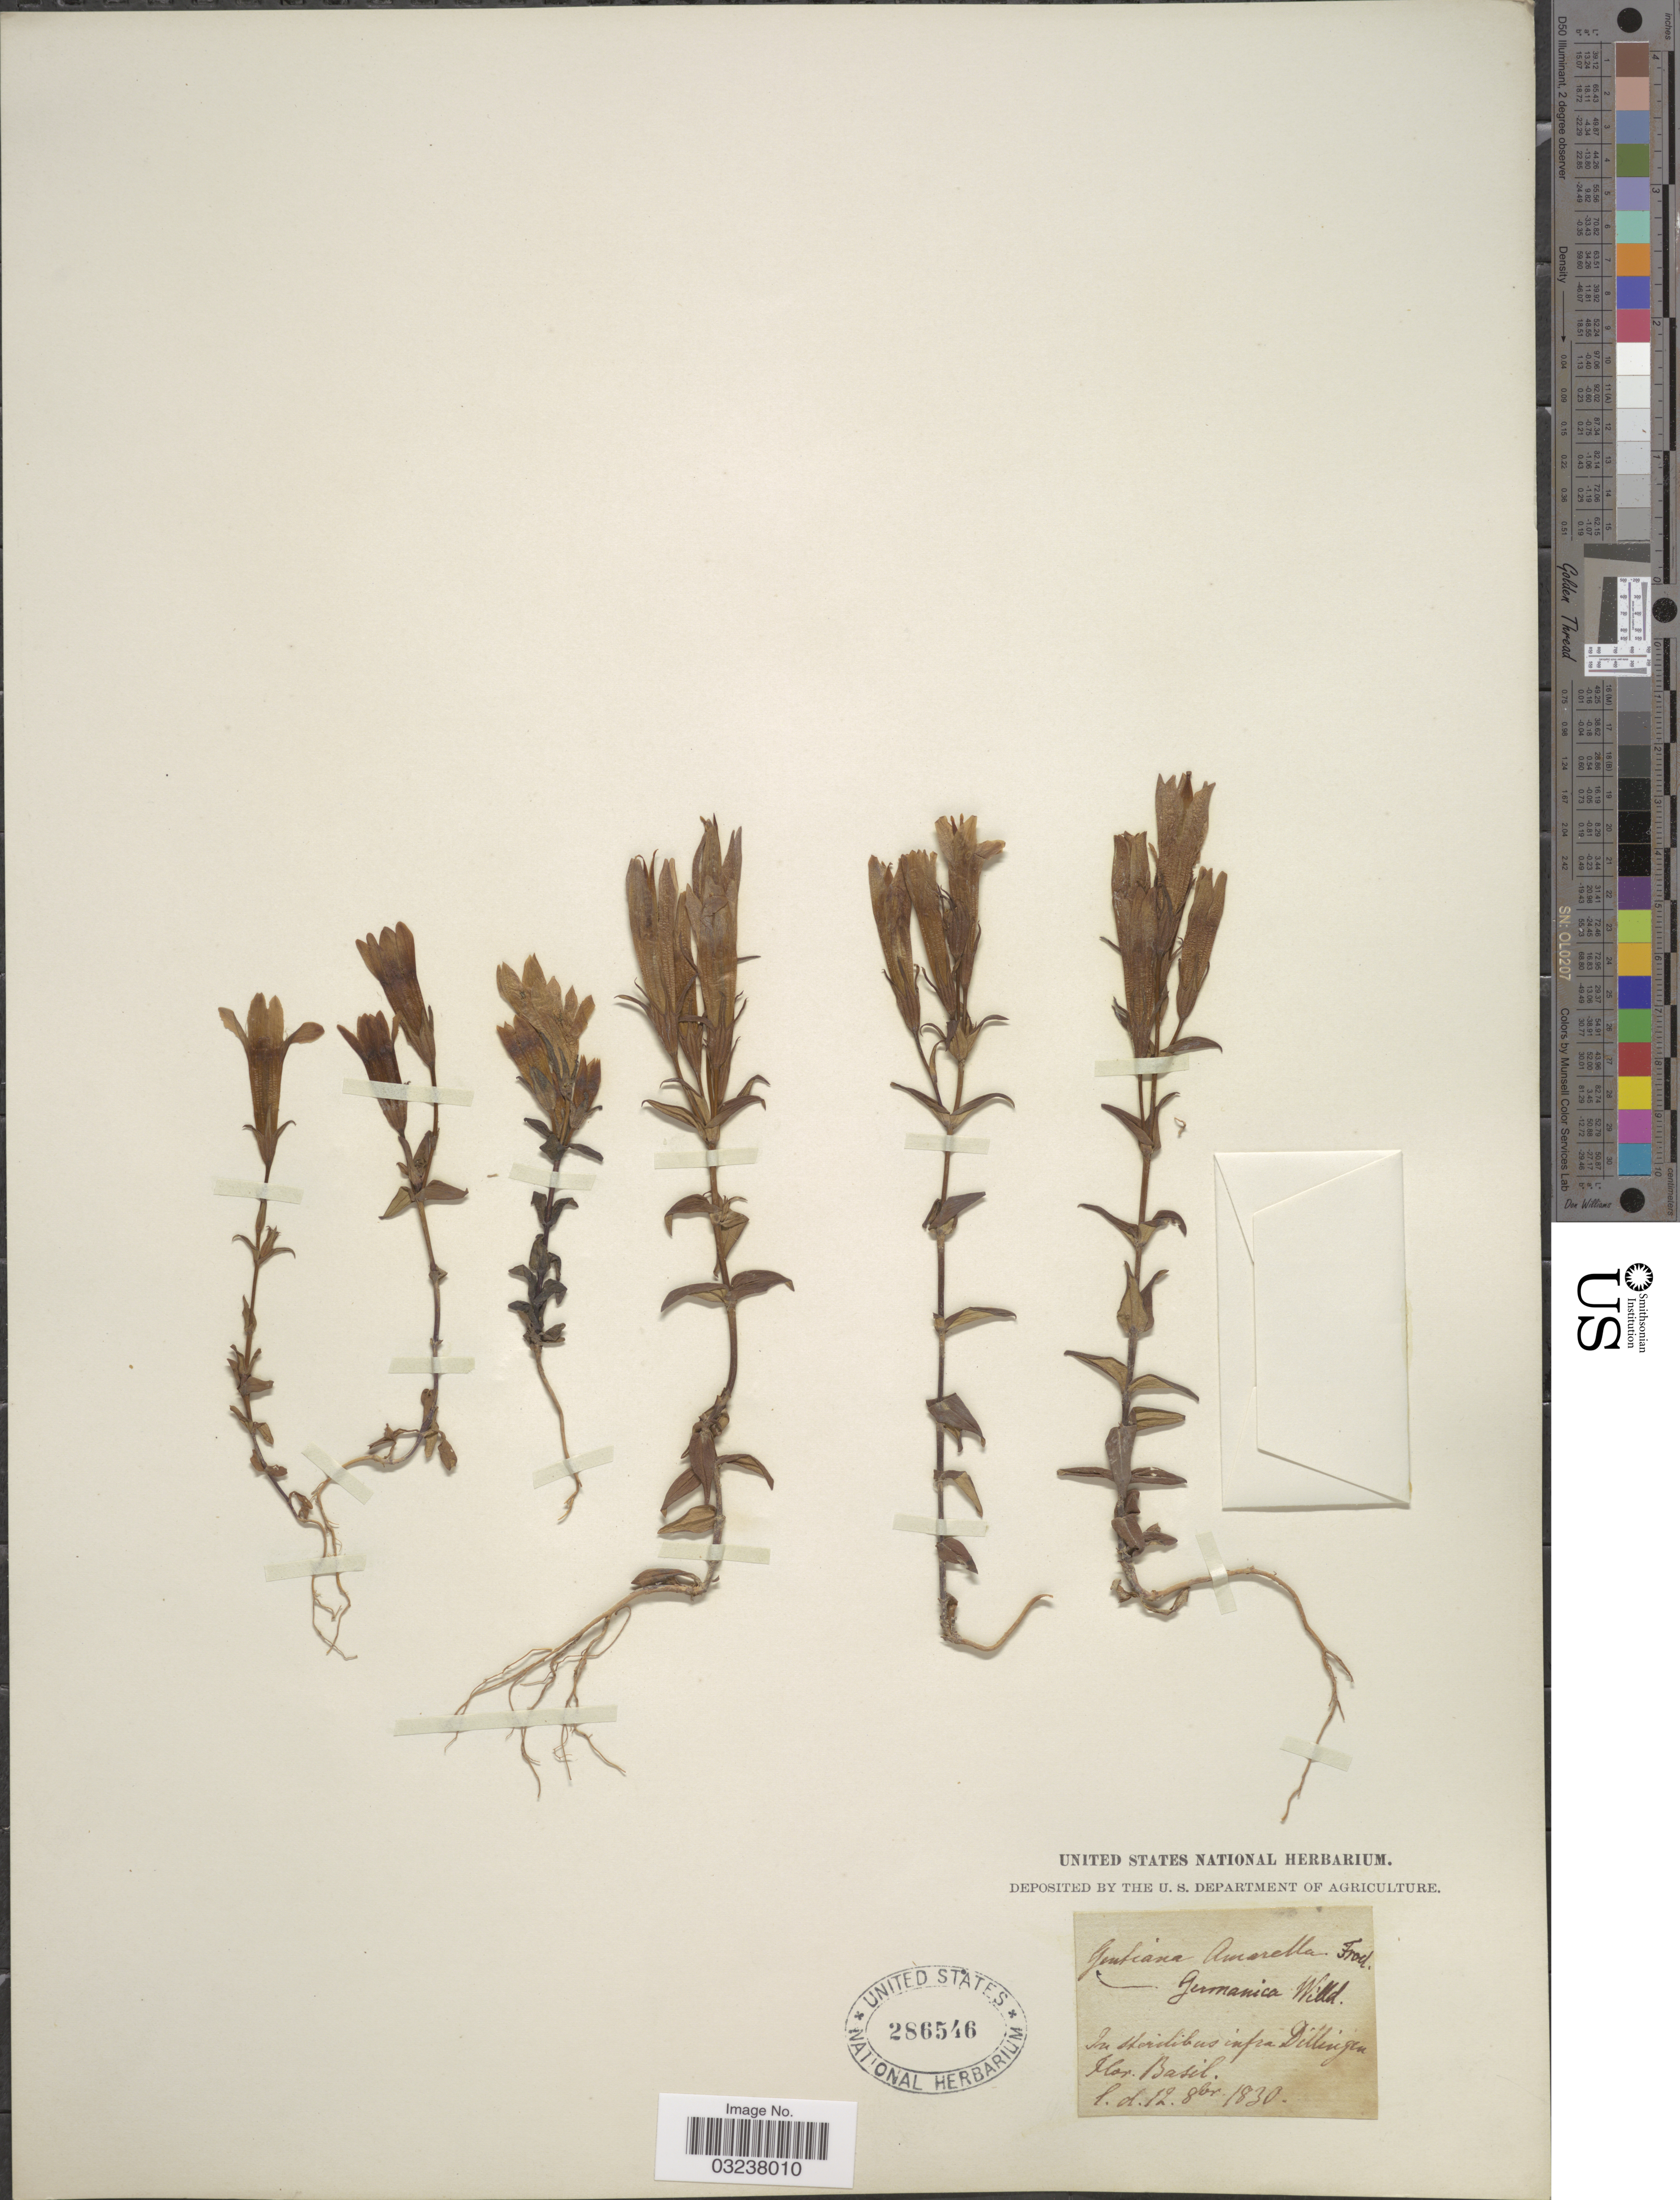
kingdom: Plantae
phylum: Tracheophyta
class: Magnoliopsida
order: Gentianales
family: Gentianaceae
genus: Gentianella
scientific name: Gentianella amarella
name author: (L.) Börner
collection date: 1830-10-12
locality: In sterilibus infra Dillingen. [interpreted]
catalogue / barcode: US 286546